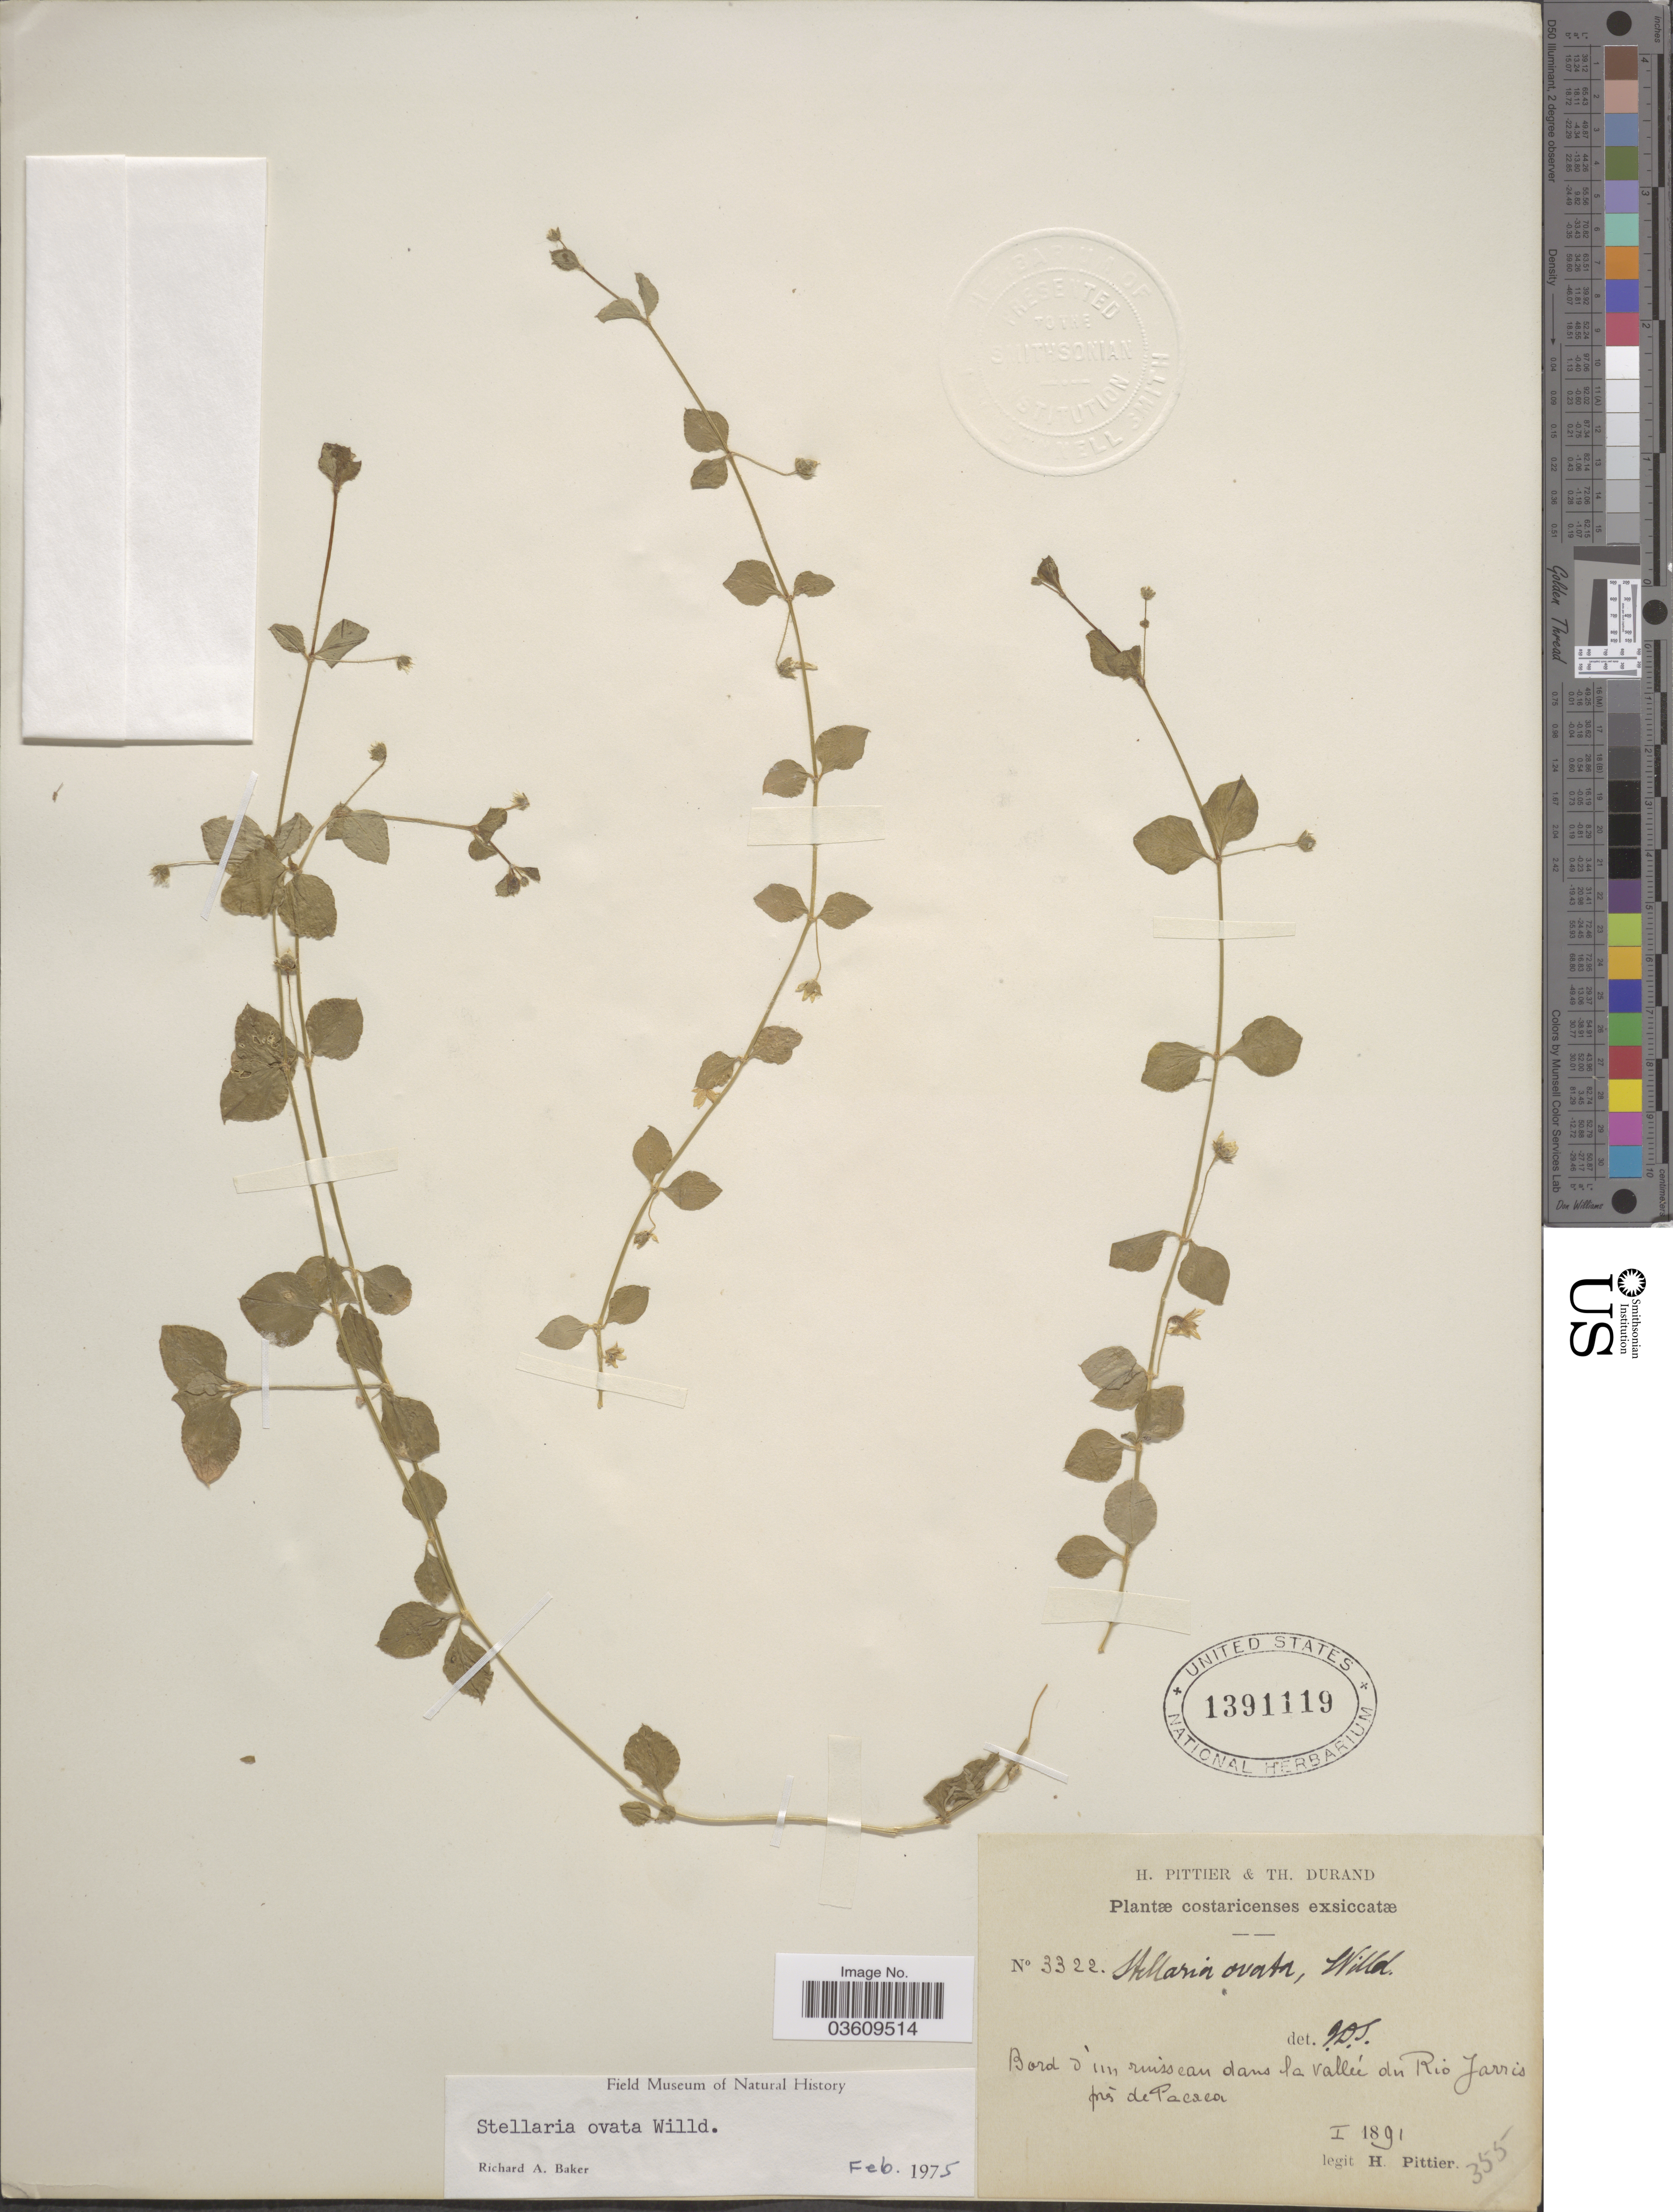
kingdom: Plantae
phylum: Tracheophyta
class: Magnoliopsida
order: Caryophyllales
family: Caryophyllaceae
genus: Stellaria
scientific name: Stellaria ovata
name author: Willd.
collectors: H. F. Pittier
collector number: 3322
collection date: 1891-01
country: Costa Rica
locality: Bord d'un ruisseau dans la vallée du Rio Jarris prés de Pacaca [edge of a stream in Rio Jaris valley, near Pacaca]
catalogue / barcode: US 1391119